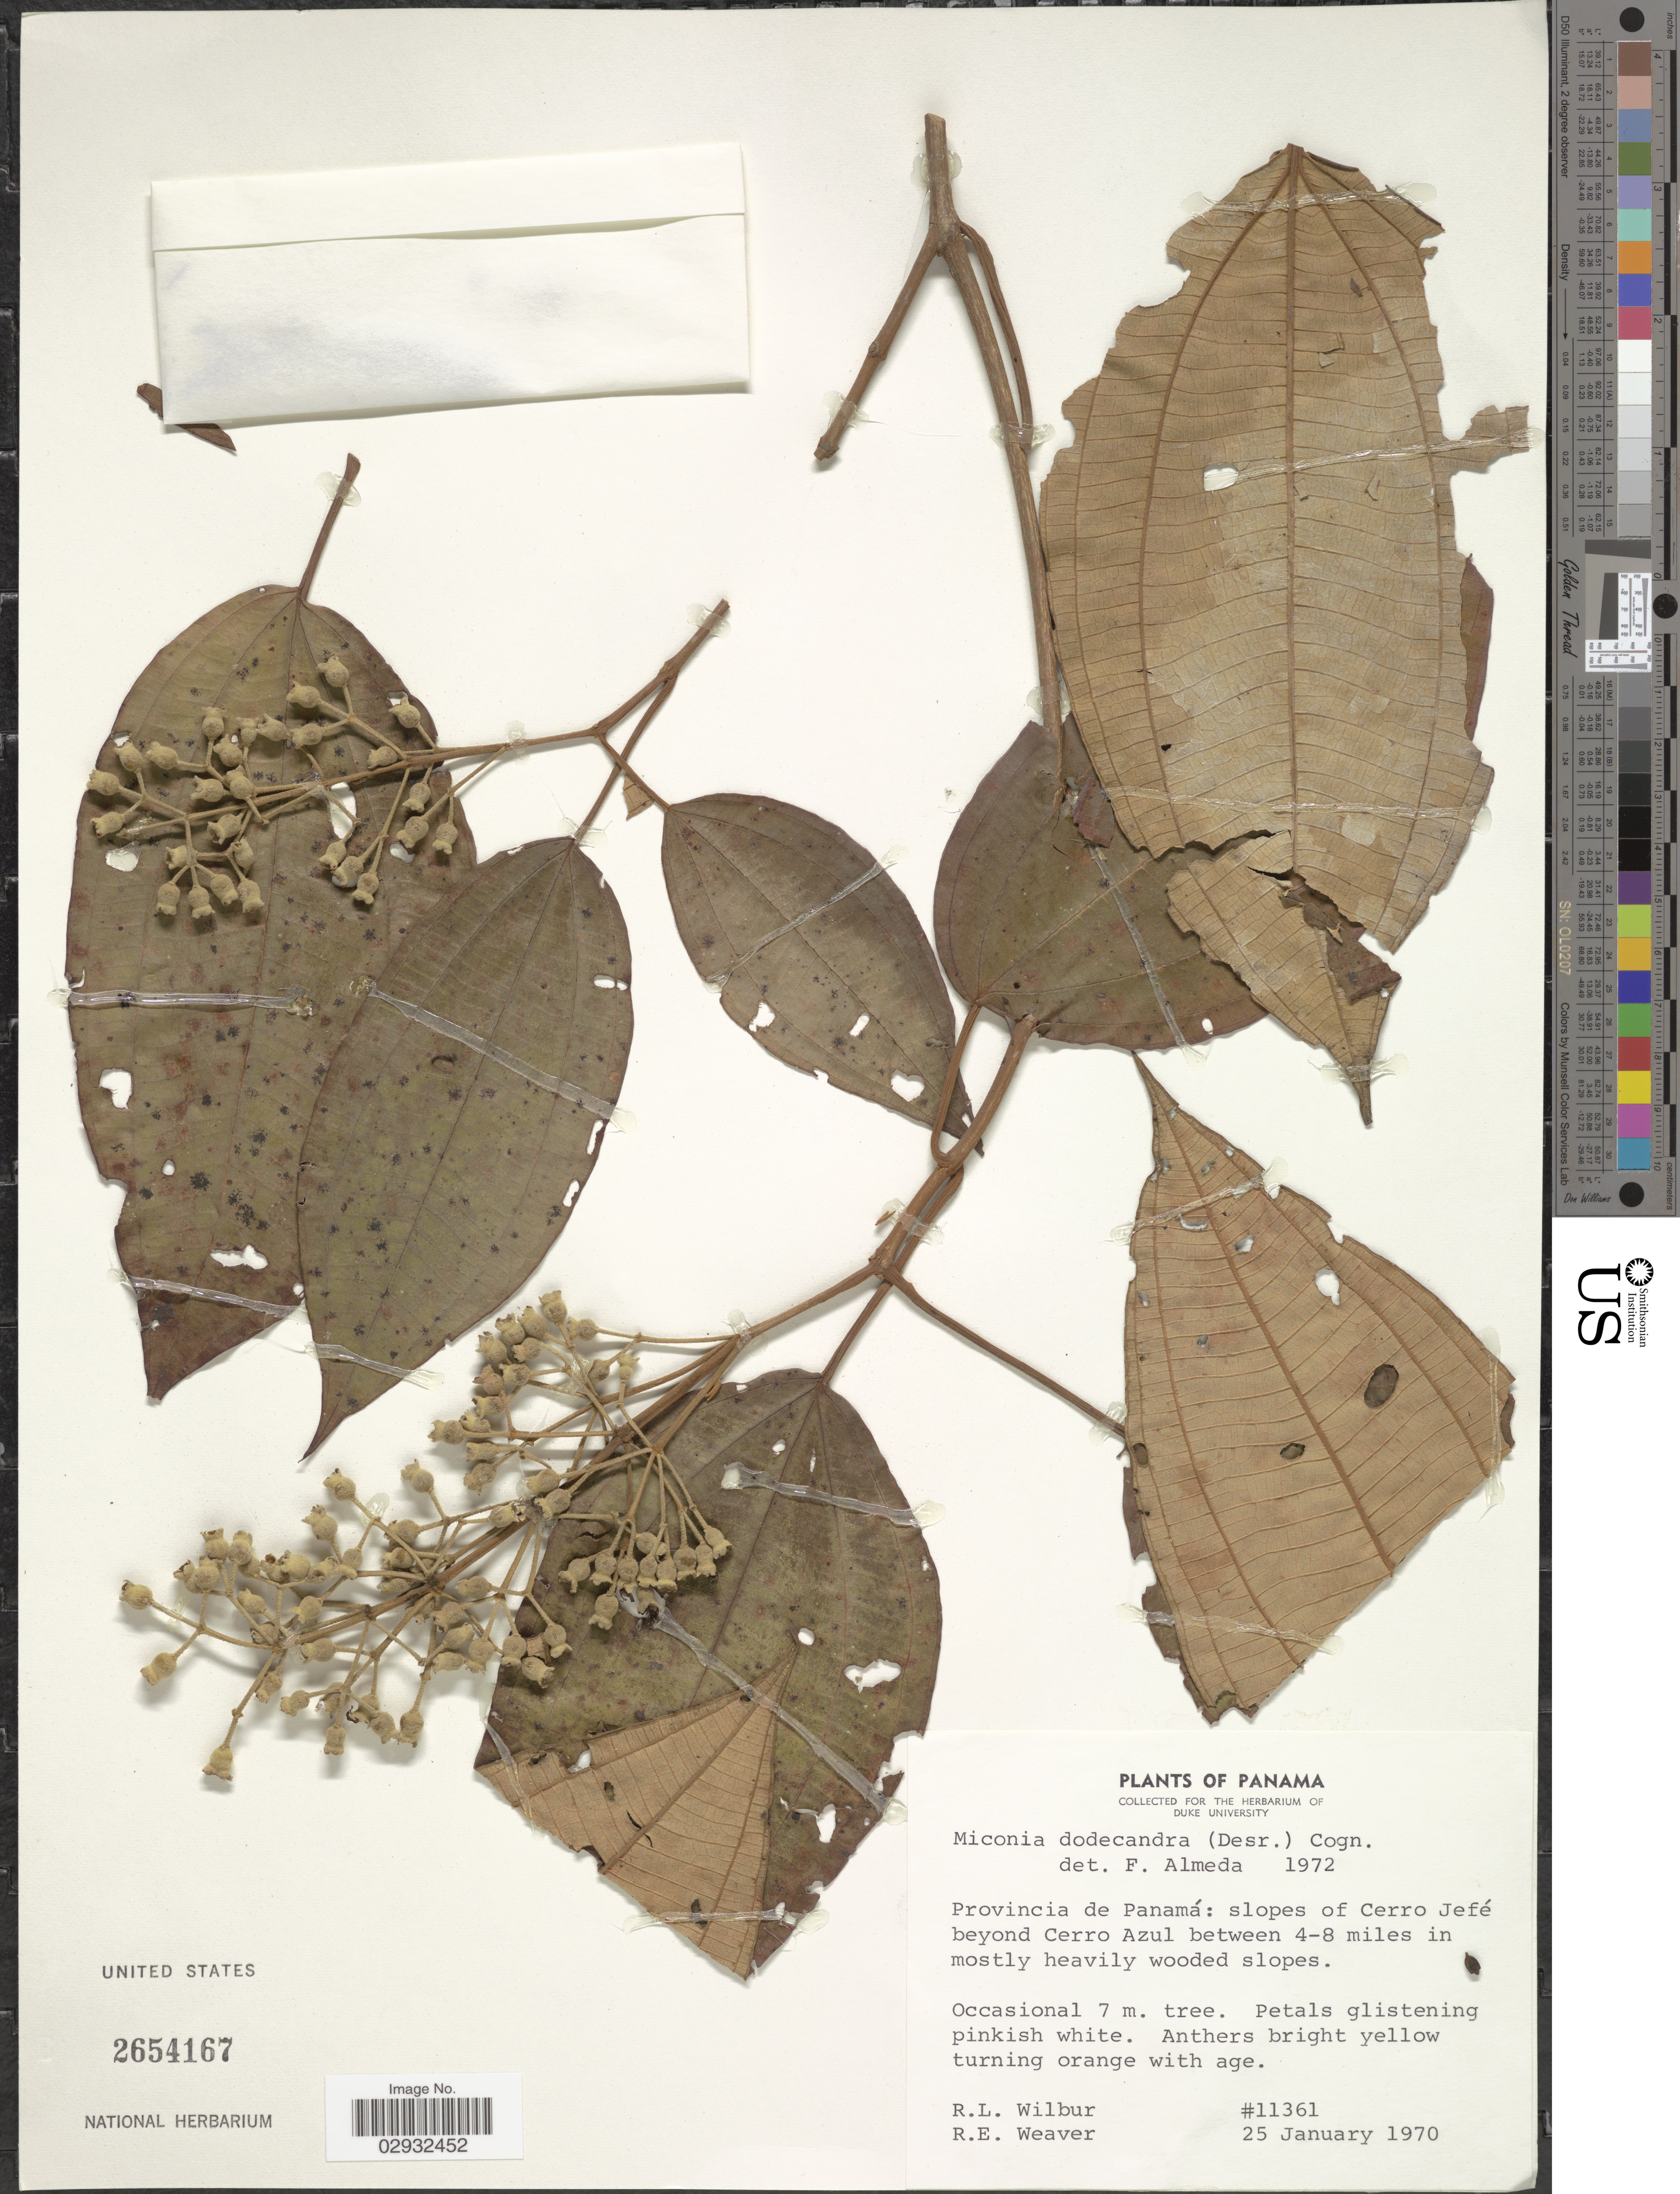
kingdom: Plantae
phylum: Tracheophyta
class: Magnoliopsida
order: Myrtales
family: Melastomataceae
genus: Miconia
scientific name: Miconia dodecandra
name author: Cogn.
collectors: R. L. Wilbur & R. E. Weaver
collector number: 11361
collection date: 1970-01-25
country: Panama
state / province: Panamá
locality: Slopes of Cerro Jefe beyond Cerro Azul between 4-8 miles in mostly heavily wooded slopes.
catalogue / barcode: US 2654167